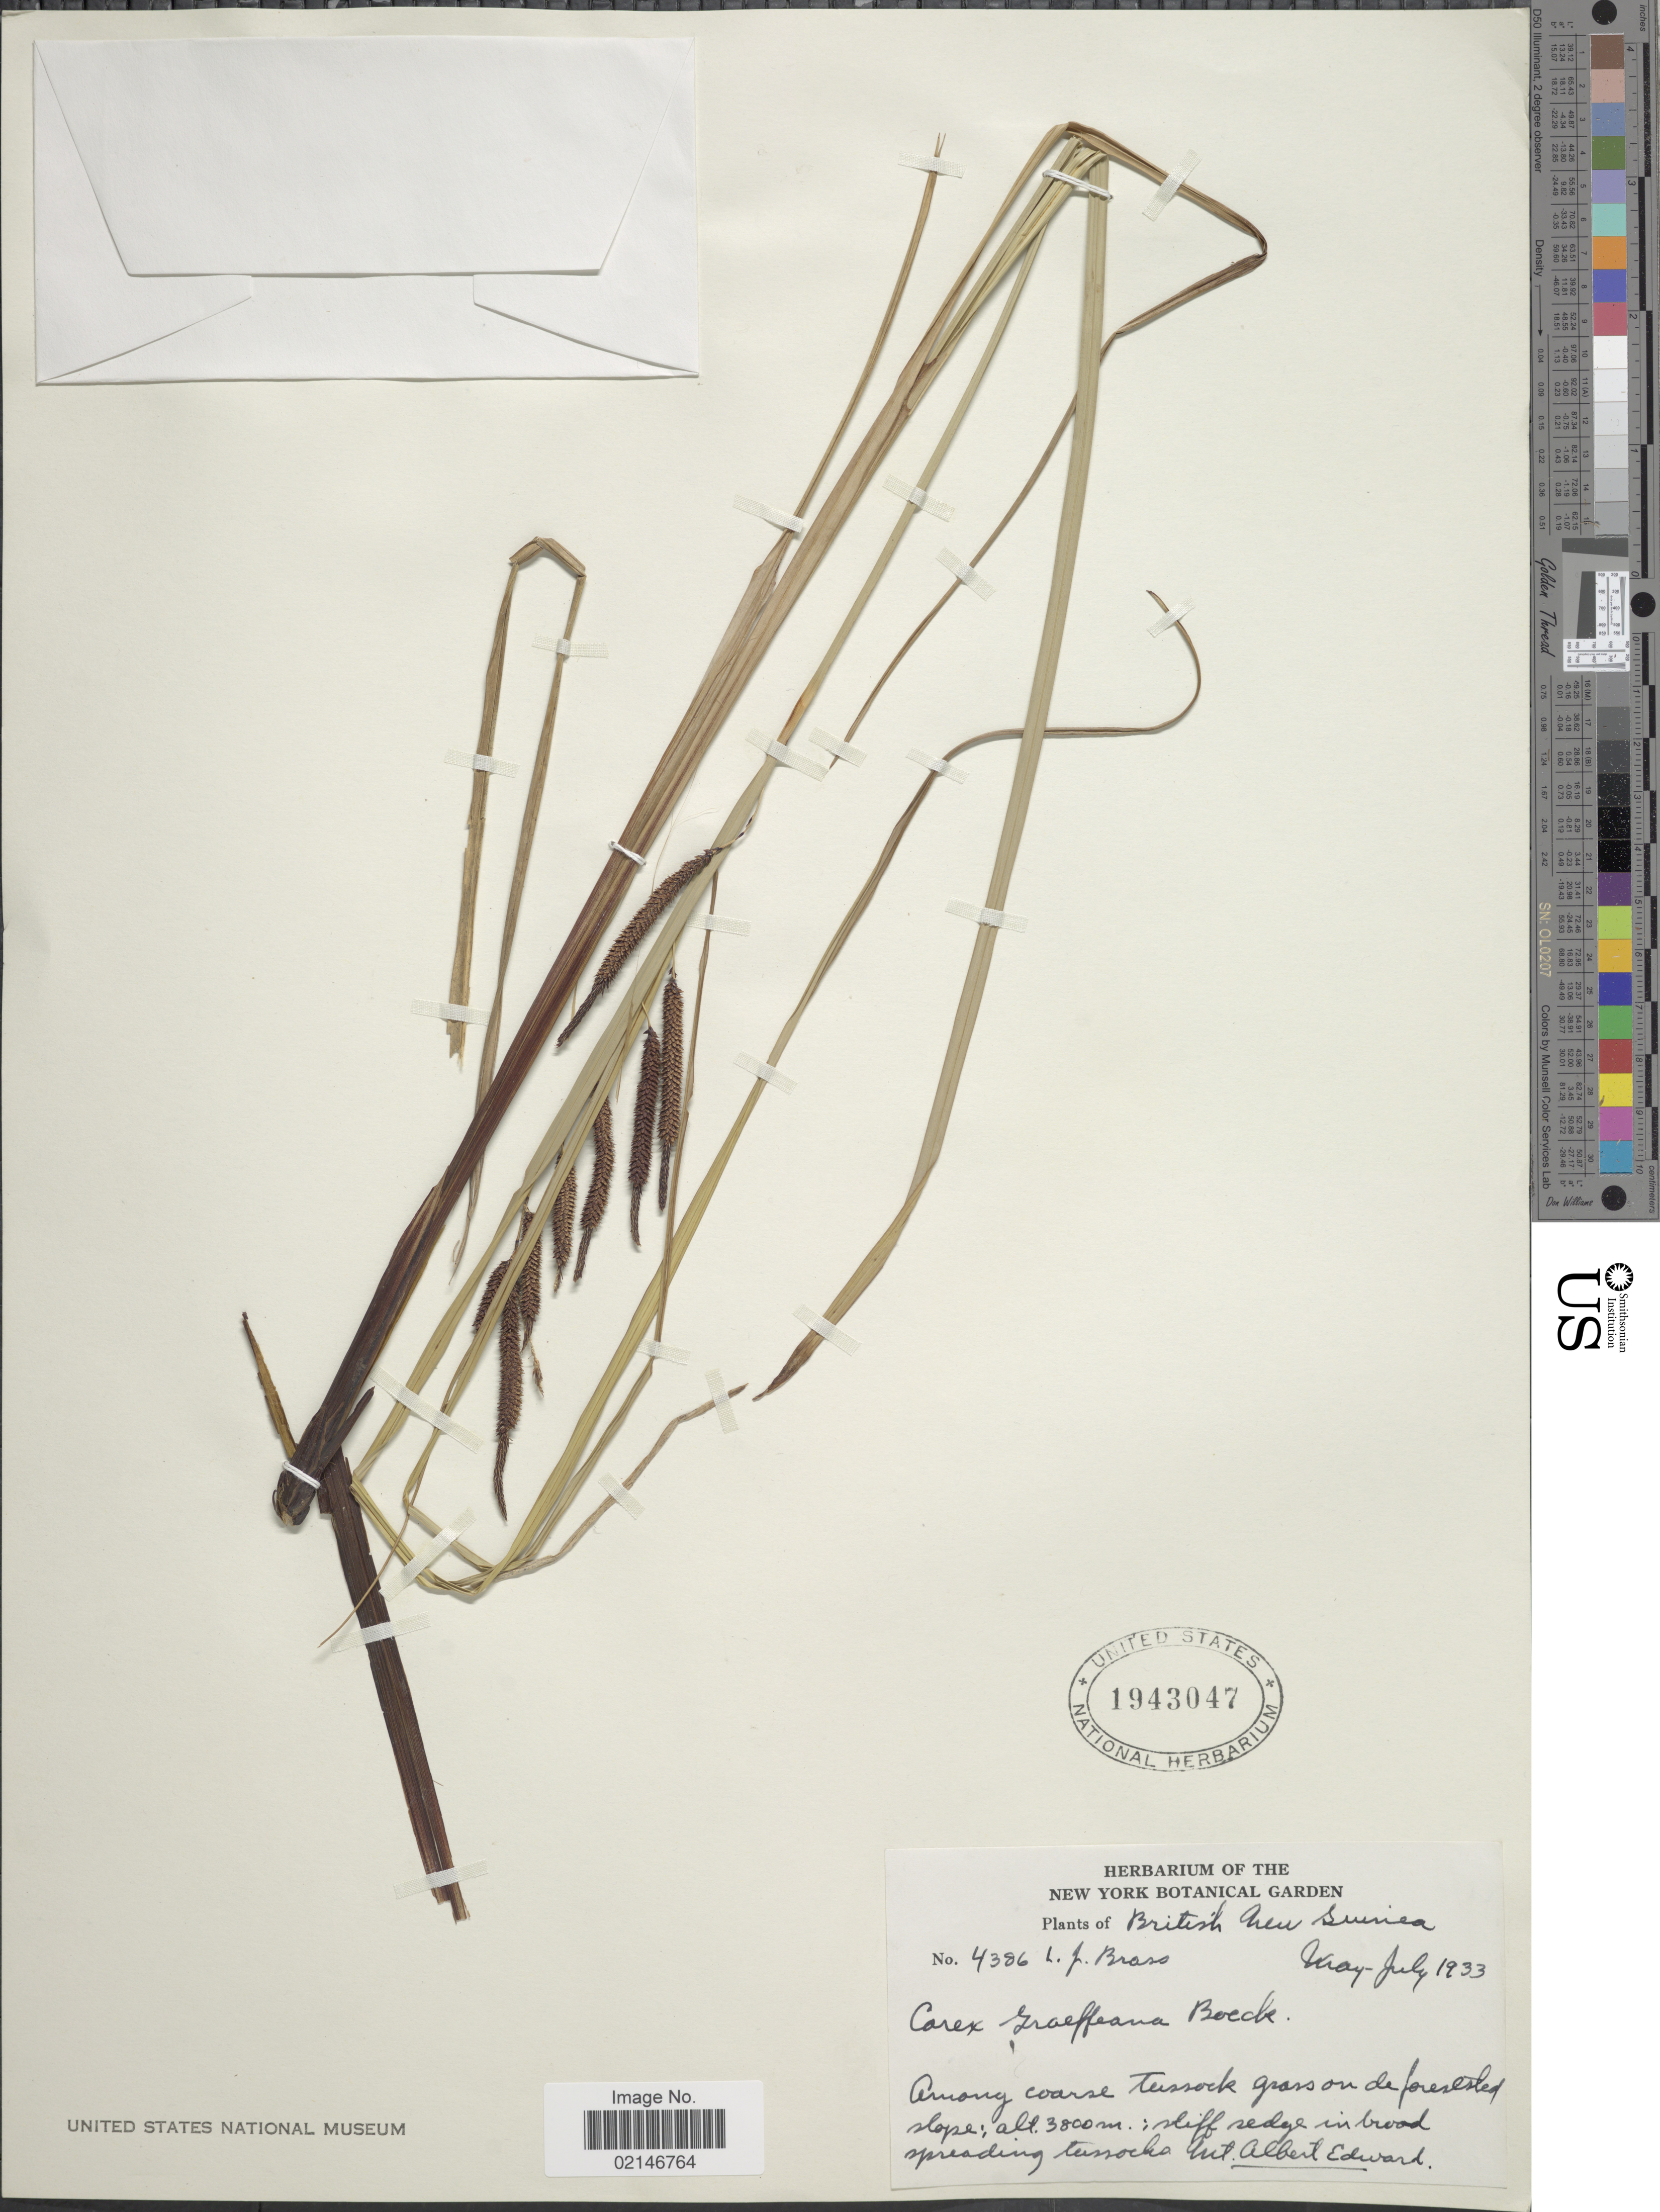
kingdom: Plantae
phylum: Tracheophyta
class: Liliopsida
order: Poales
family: Cyperaceae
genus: Carex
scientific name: Carex graeffeana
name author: Boeckeler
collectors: L. J. Brass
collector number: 4386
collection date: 1933-05/1933-07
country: Papua New Guinea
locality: British New Guinea, Among coarse Tussock grass on de forested slope; cliff sedge in broad spreading tussocks [interpreted]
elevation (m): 3800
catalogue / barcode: US 1943047